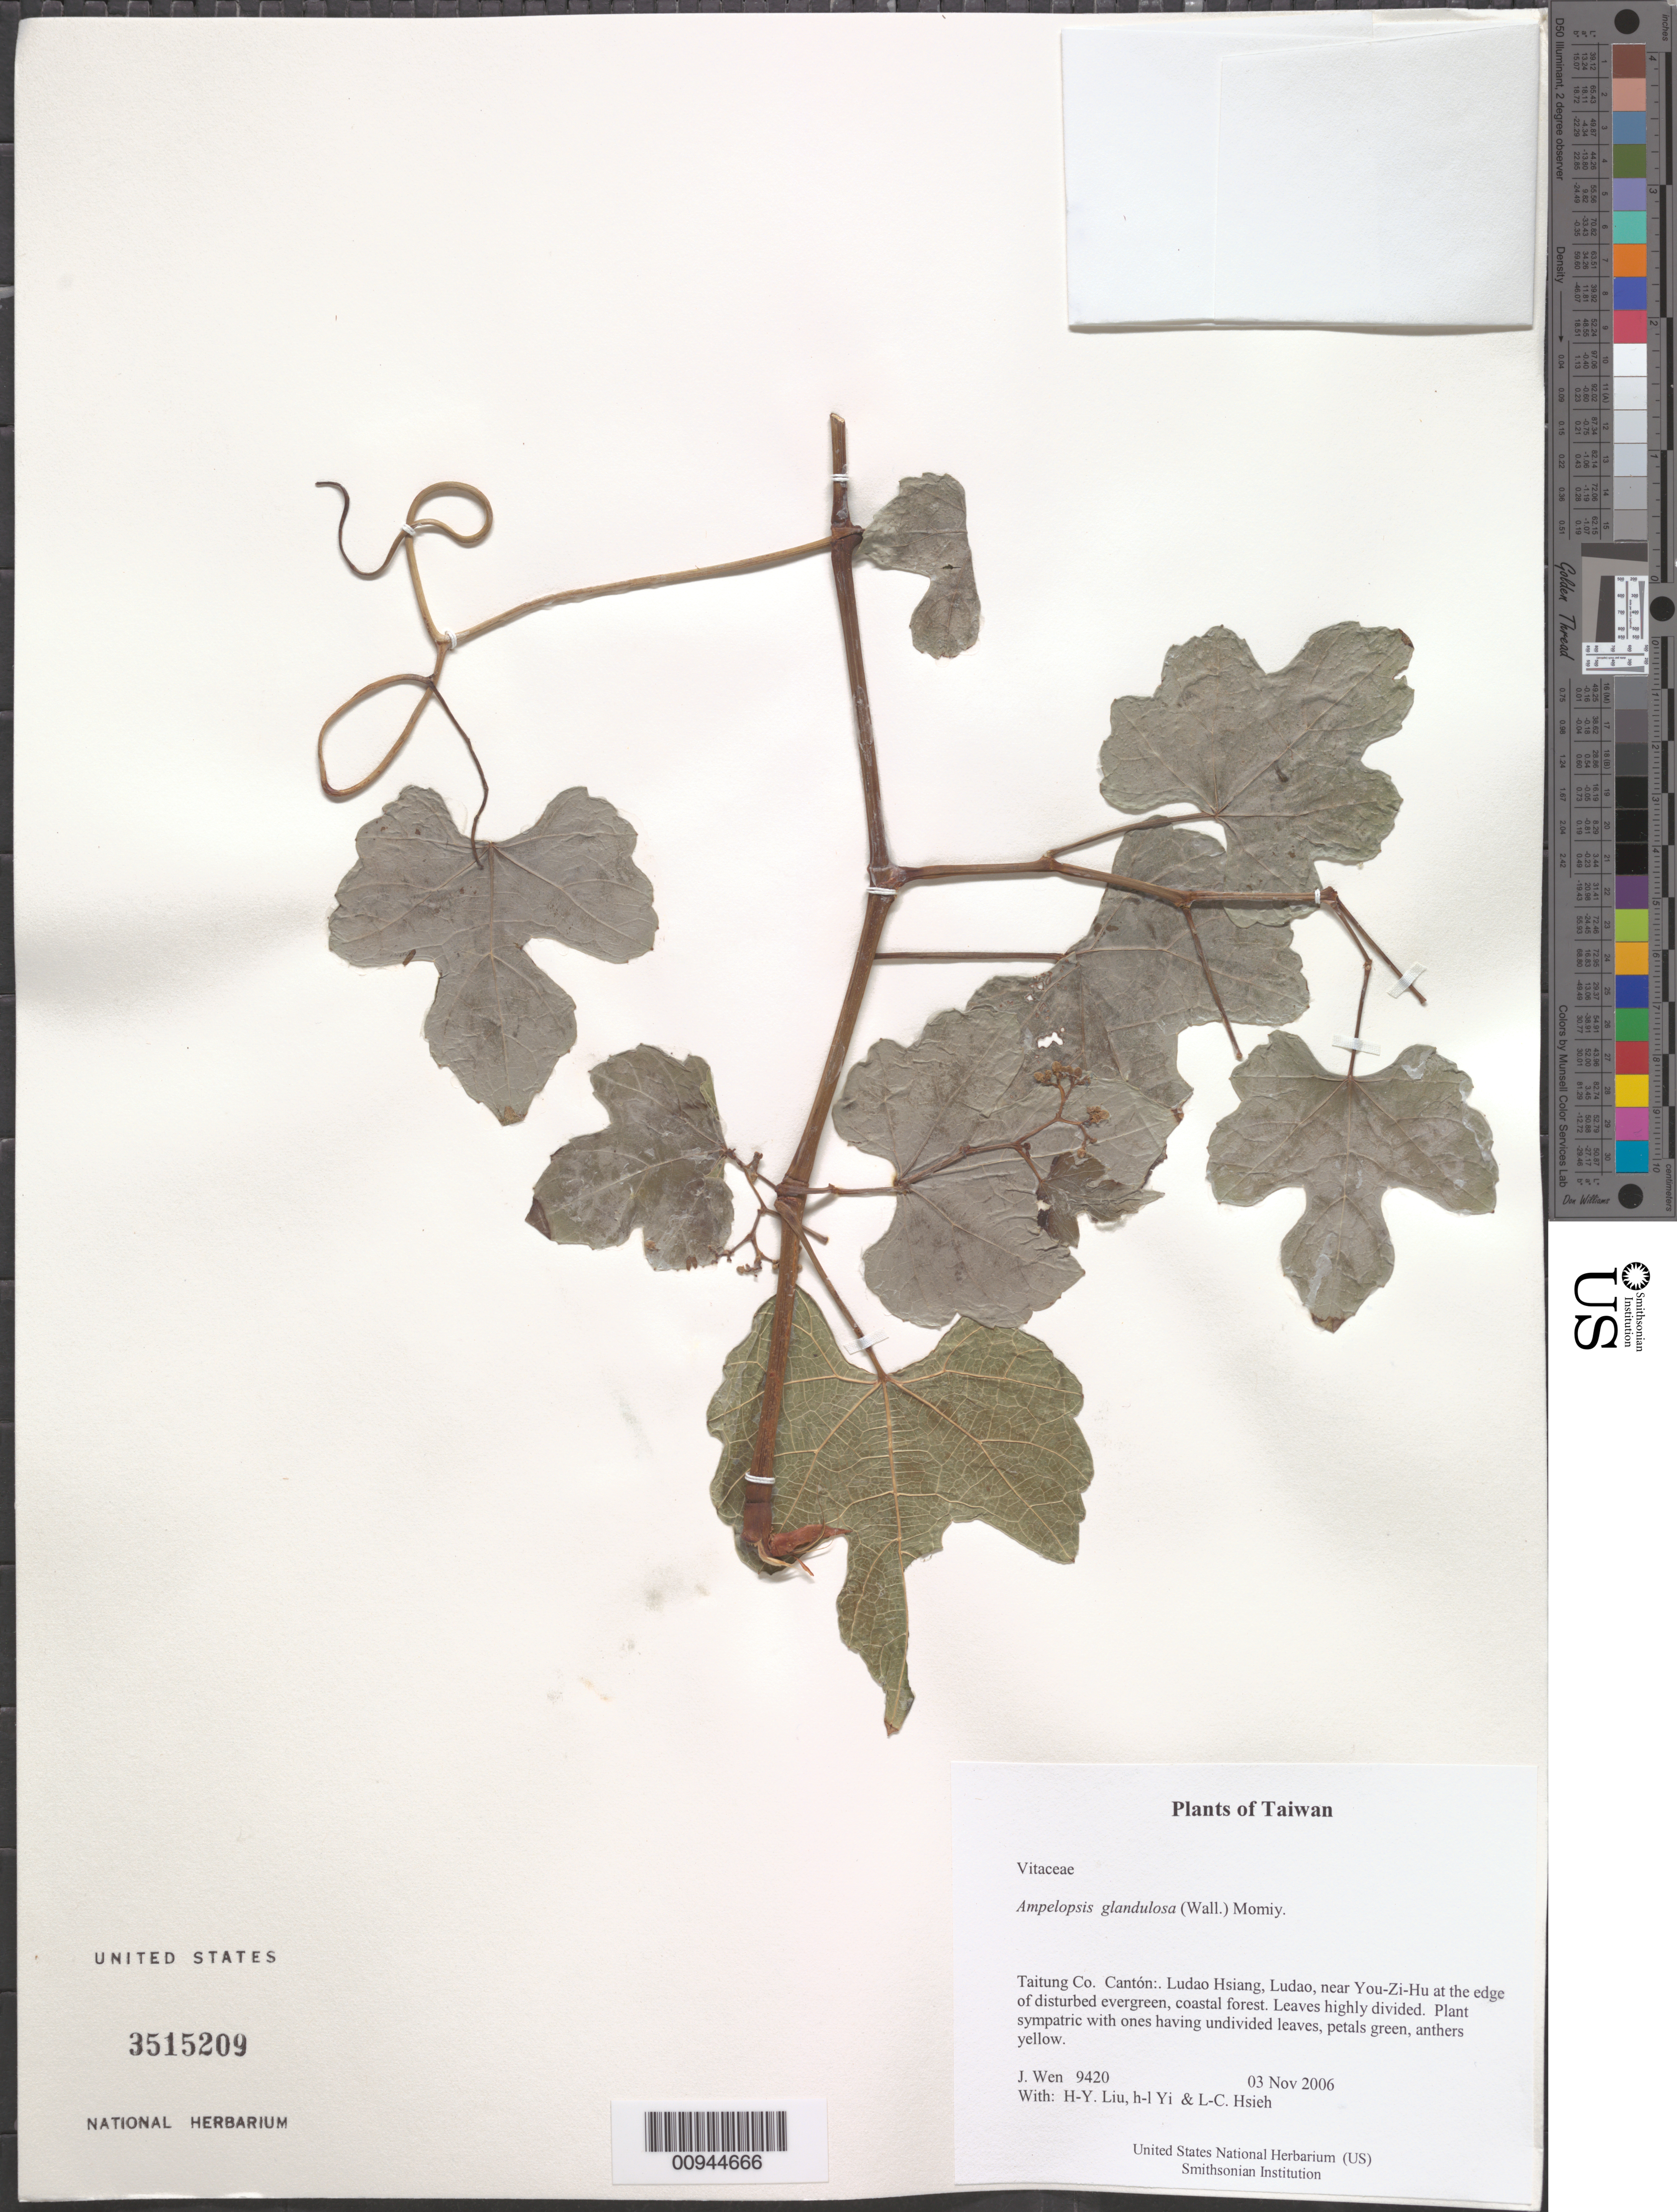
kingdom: Plantae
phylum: Tracheophyta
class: Magnoliopsida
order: Vitales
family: Vitaceae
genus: Ampelopsis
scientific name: Ampelopsis glandulosa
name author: (Wall.) Momiy.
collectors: J. Wen, H. Liu & L. Hsieh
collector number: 9420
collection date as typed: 03 Nov 2006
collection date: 2006-11-03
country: Taiwan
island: Taiwan [Formosa]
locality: Ludao Hsiang, Ludao, near You-Zi-Hu at the edge of disturbed evergreen, coastal forest.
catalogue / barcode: US 3515209